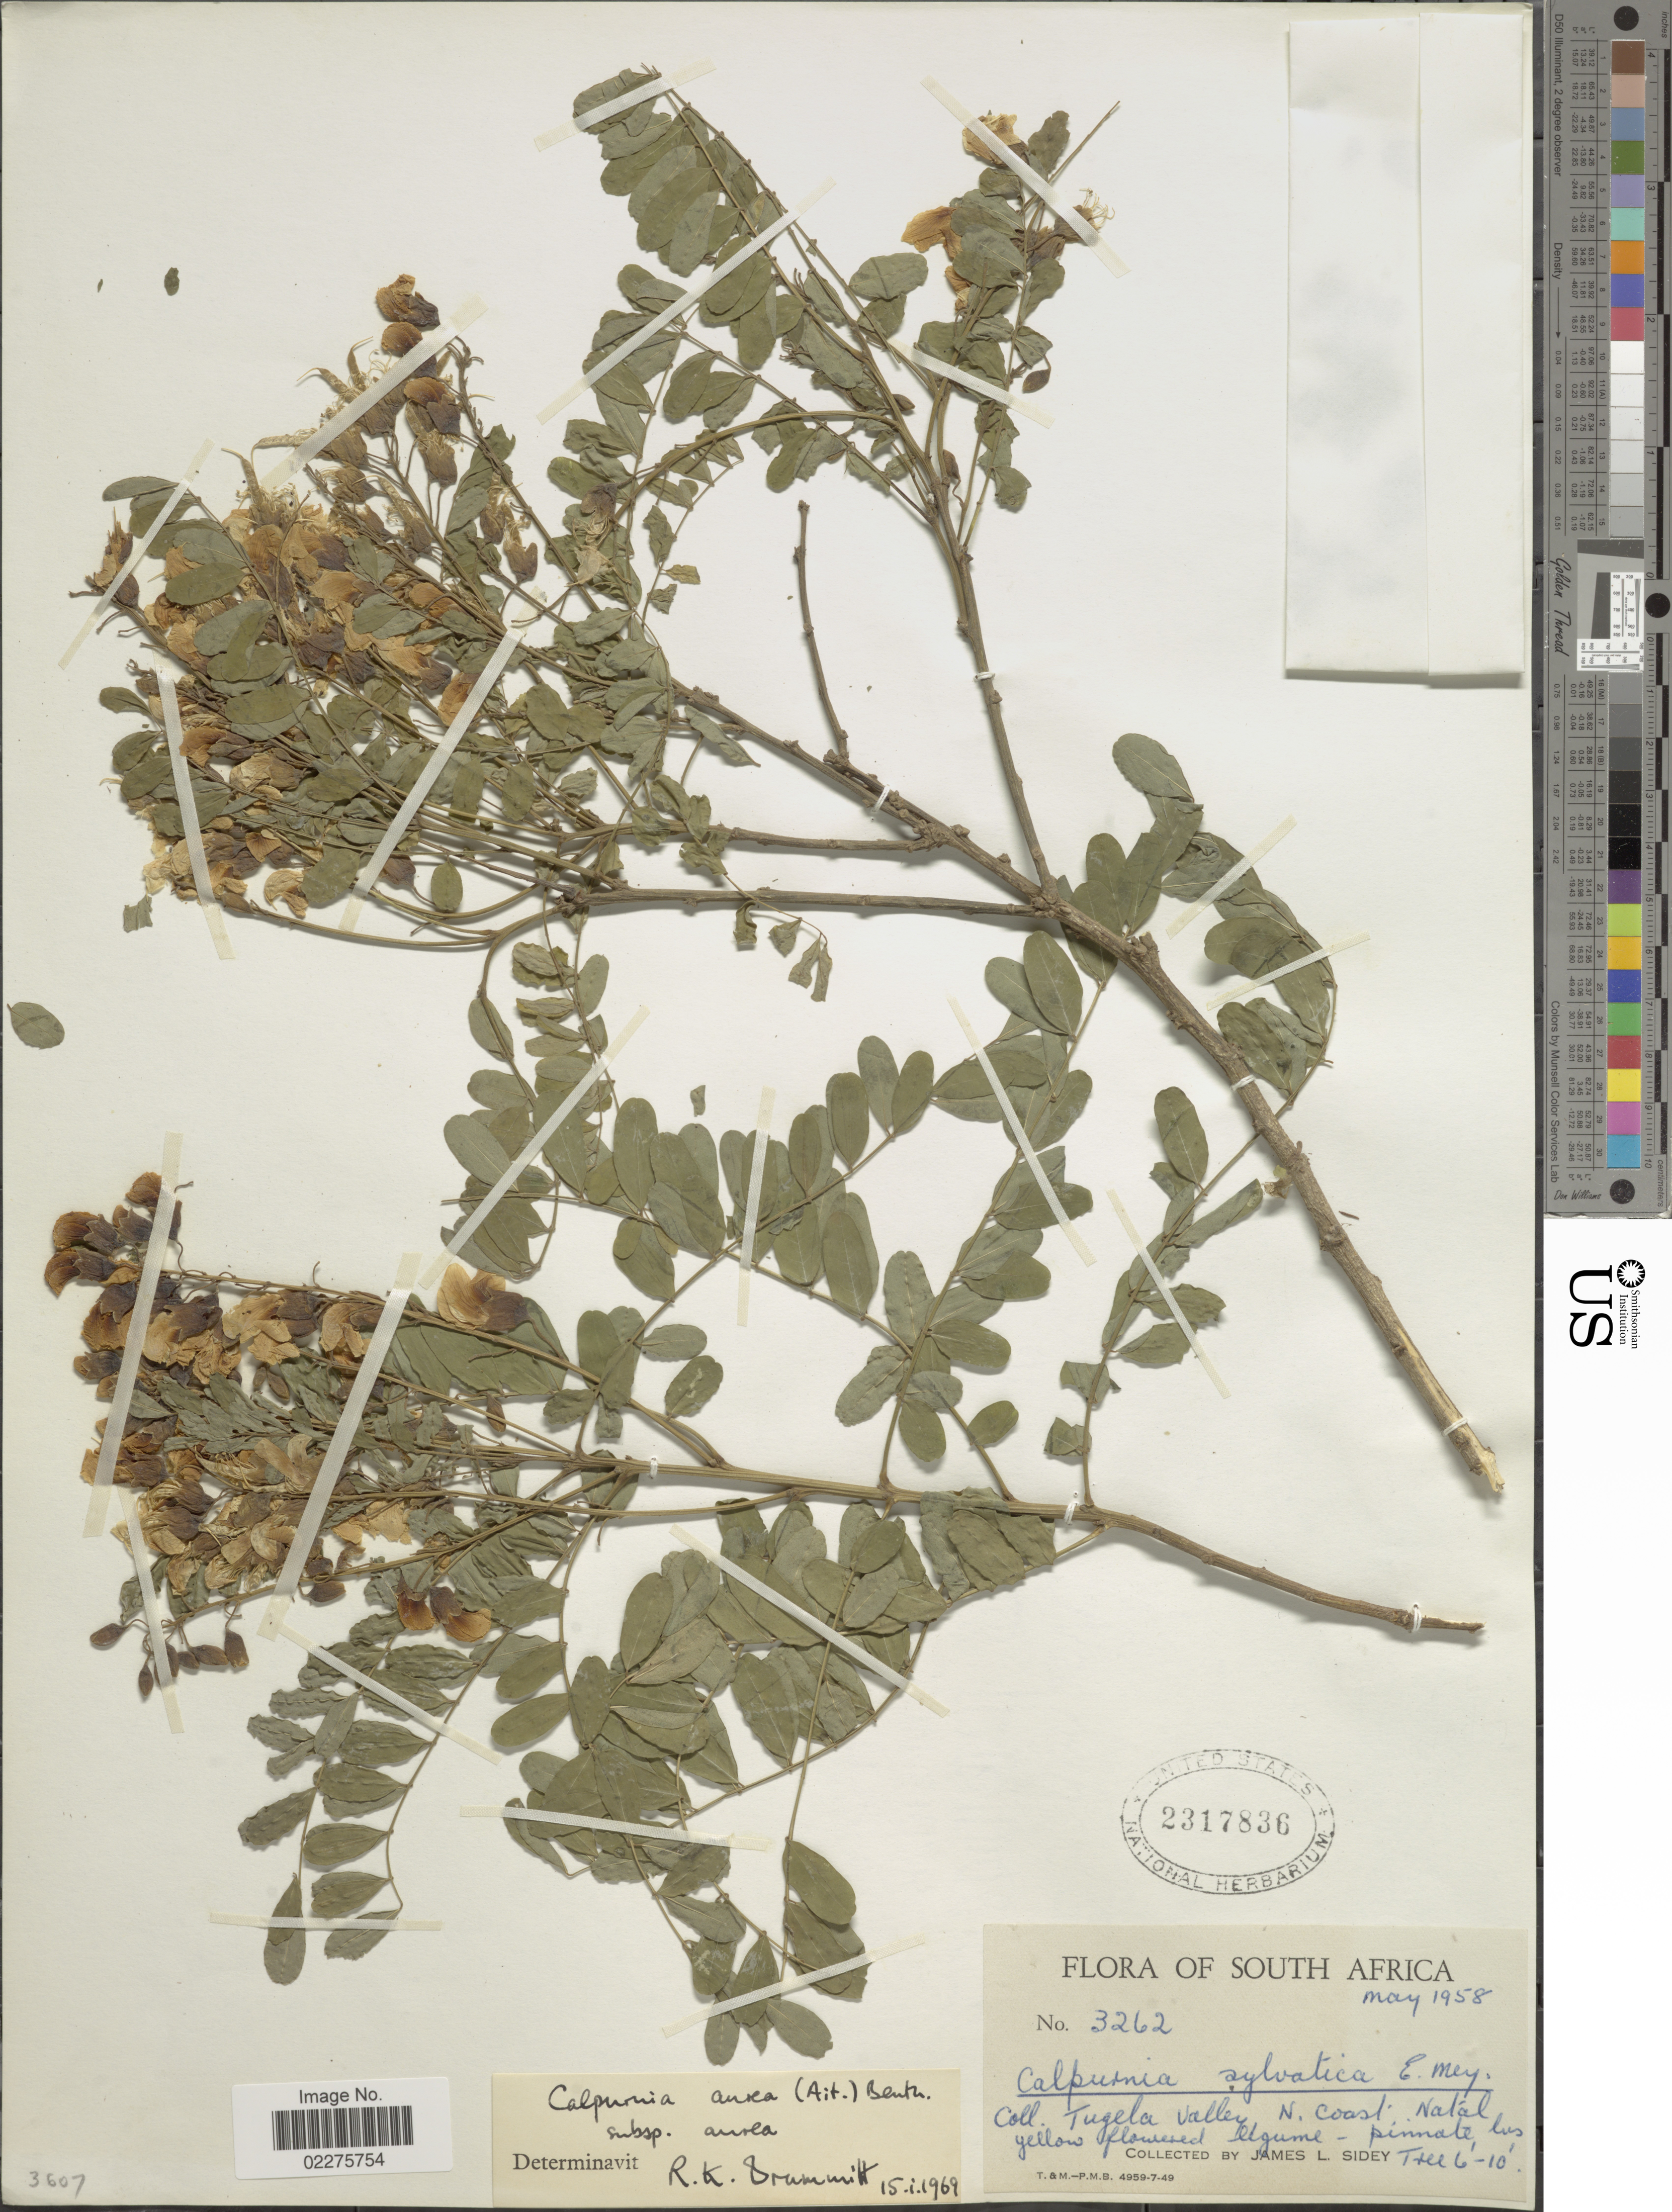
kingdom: Plantae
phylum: Tracheophyta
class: Magnoliopsida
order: Fabales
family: Fabaceae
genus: Calpurnia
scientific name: Calpurnia aurea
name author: (Aiton) Benth.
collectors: J. L. Sidey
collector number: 3262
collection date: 1958-05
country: South Africa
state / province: KwaZulu-Natal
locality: Tugela Valley, N. Coast, Natal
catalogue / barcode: US 2317836